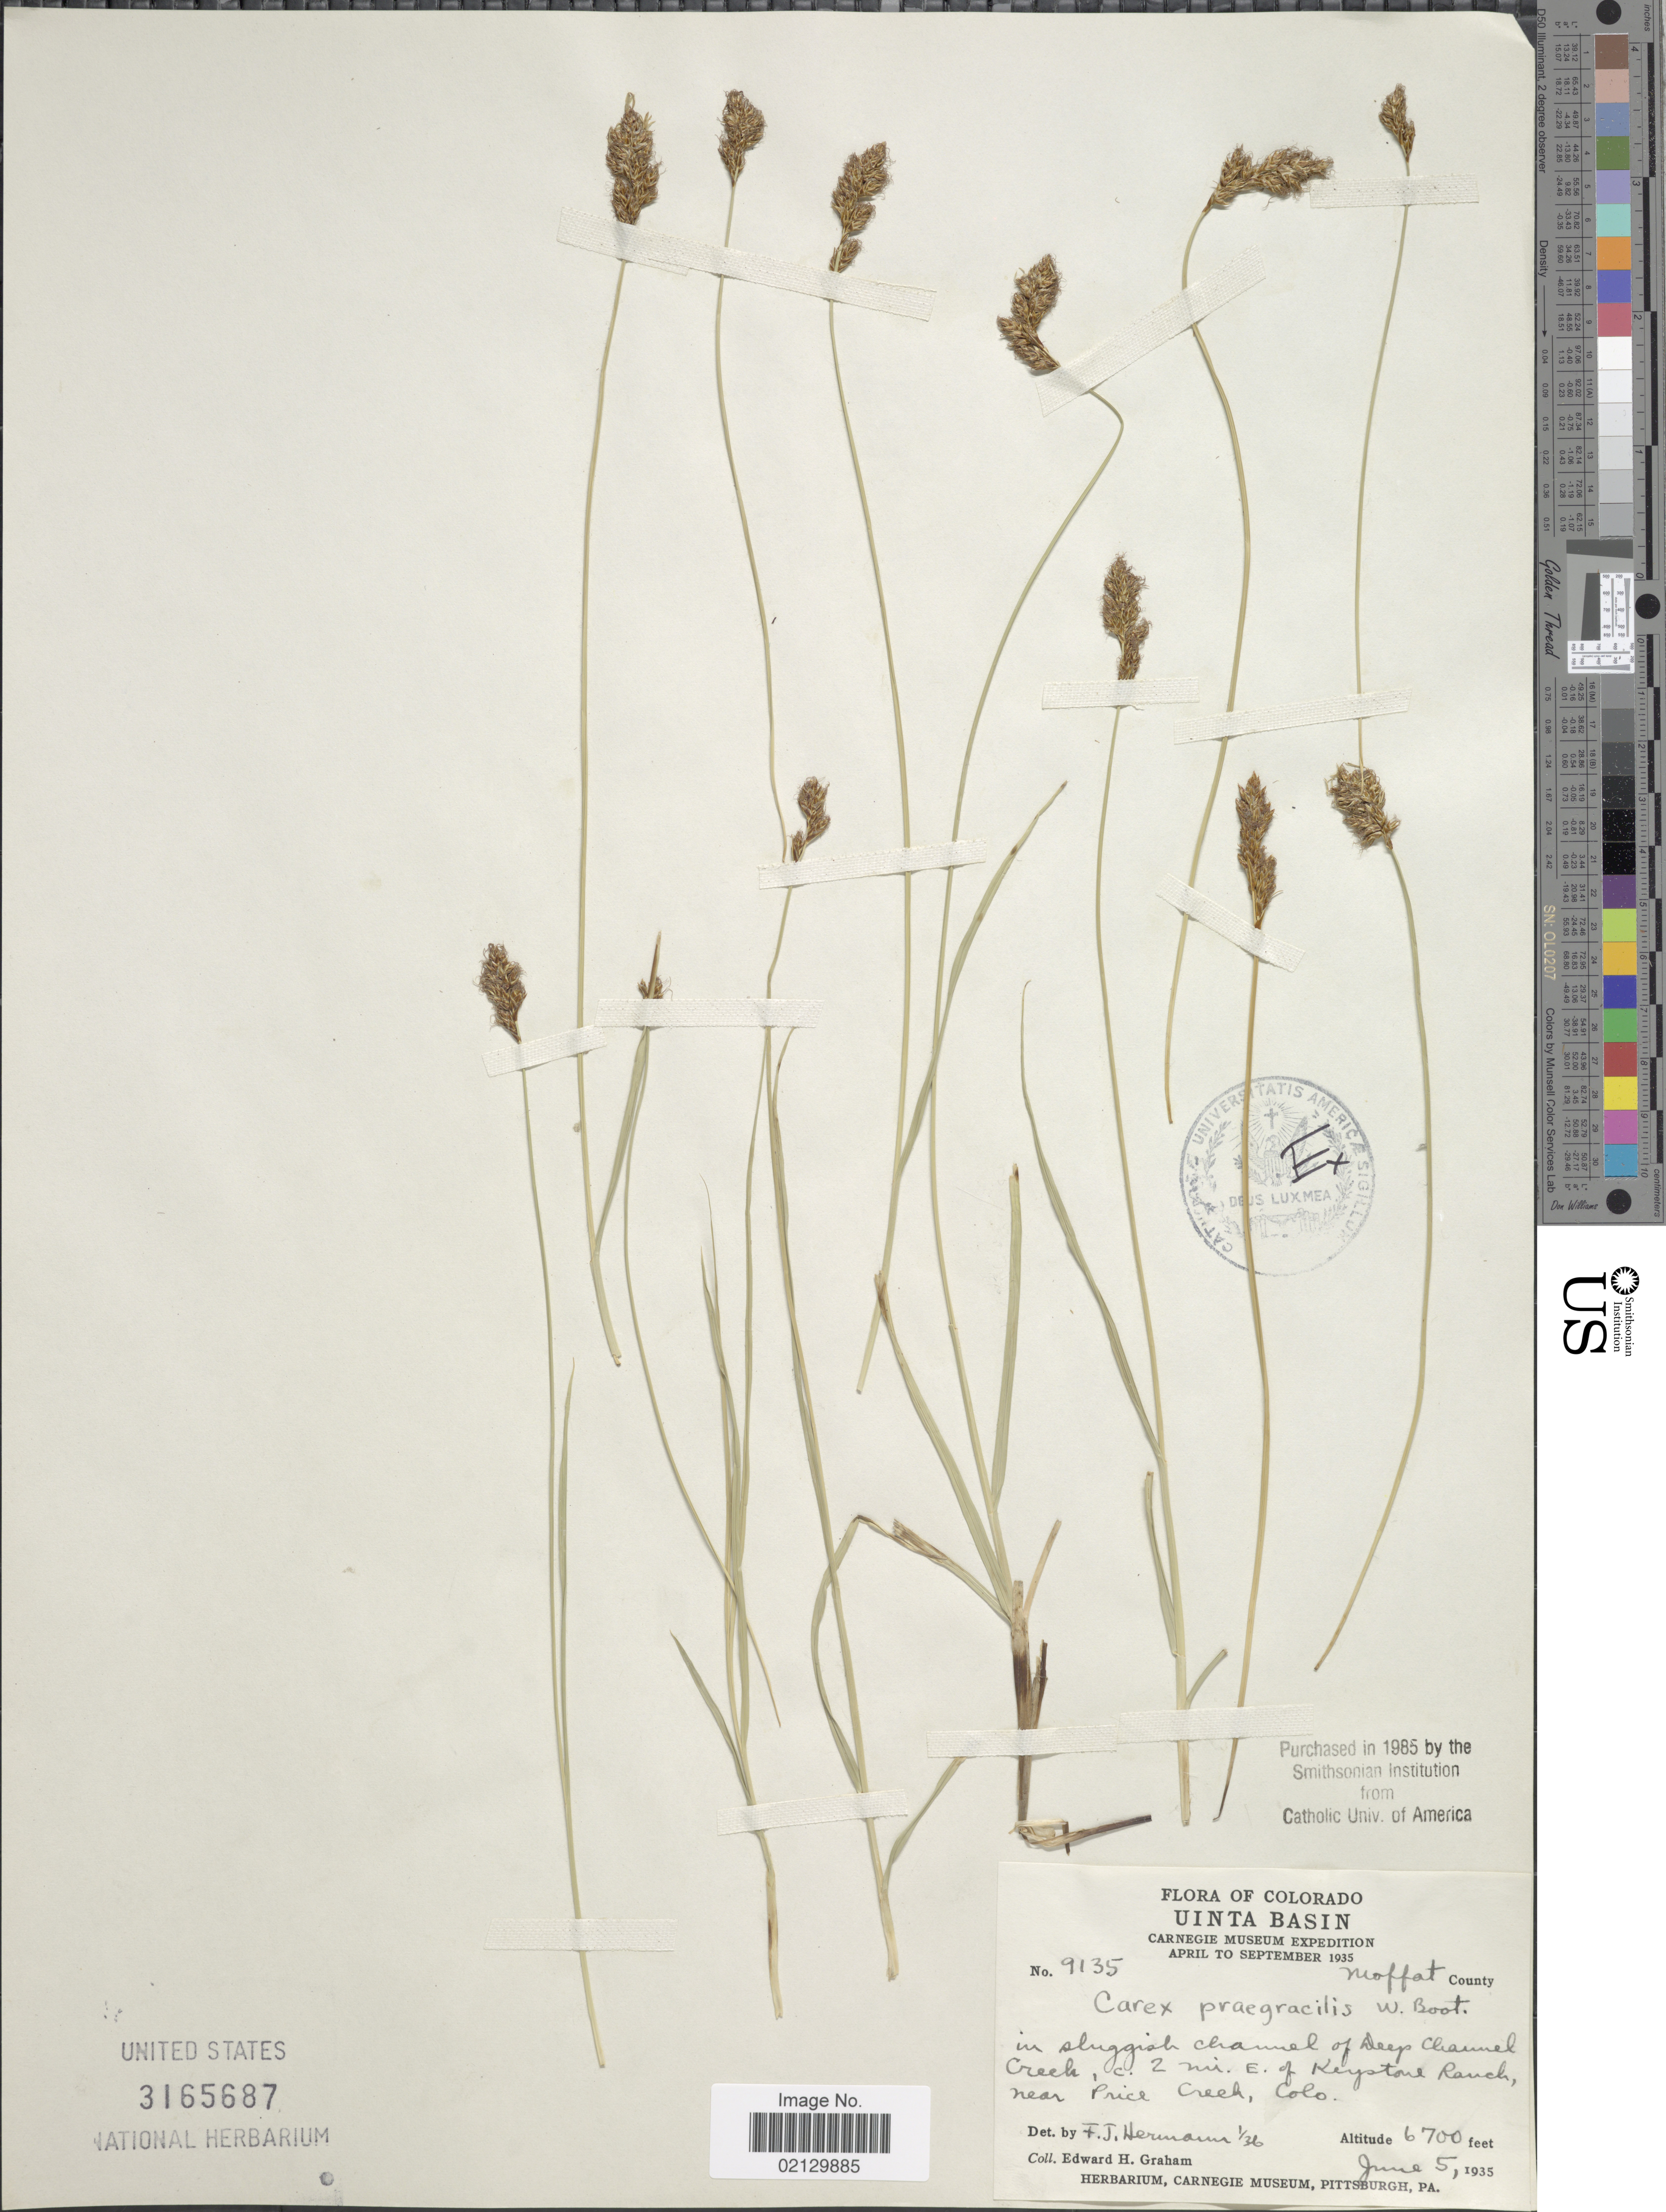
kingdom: Plantae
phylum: Tracheophyta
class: Liliopsida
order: Poales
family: Cyperaceae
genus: Carex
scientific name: Carex praegracilis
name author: W. Boott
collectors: E. H. Graham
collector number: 9135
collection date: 1935-06-05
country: United States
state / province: Colorado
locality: Colorado, Uinta Basin, Moffat County. in sluggish chamel of Deep Charmel Creek, c. 2 mi. E. of Keystone Ranch, near Price Creek, Colo.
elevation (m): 2042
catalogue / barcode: US 3165687